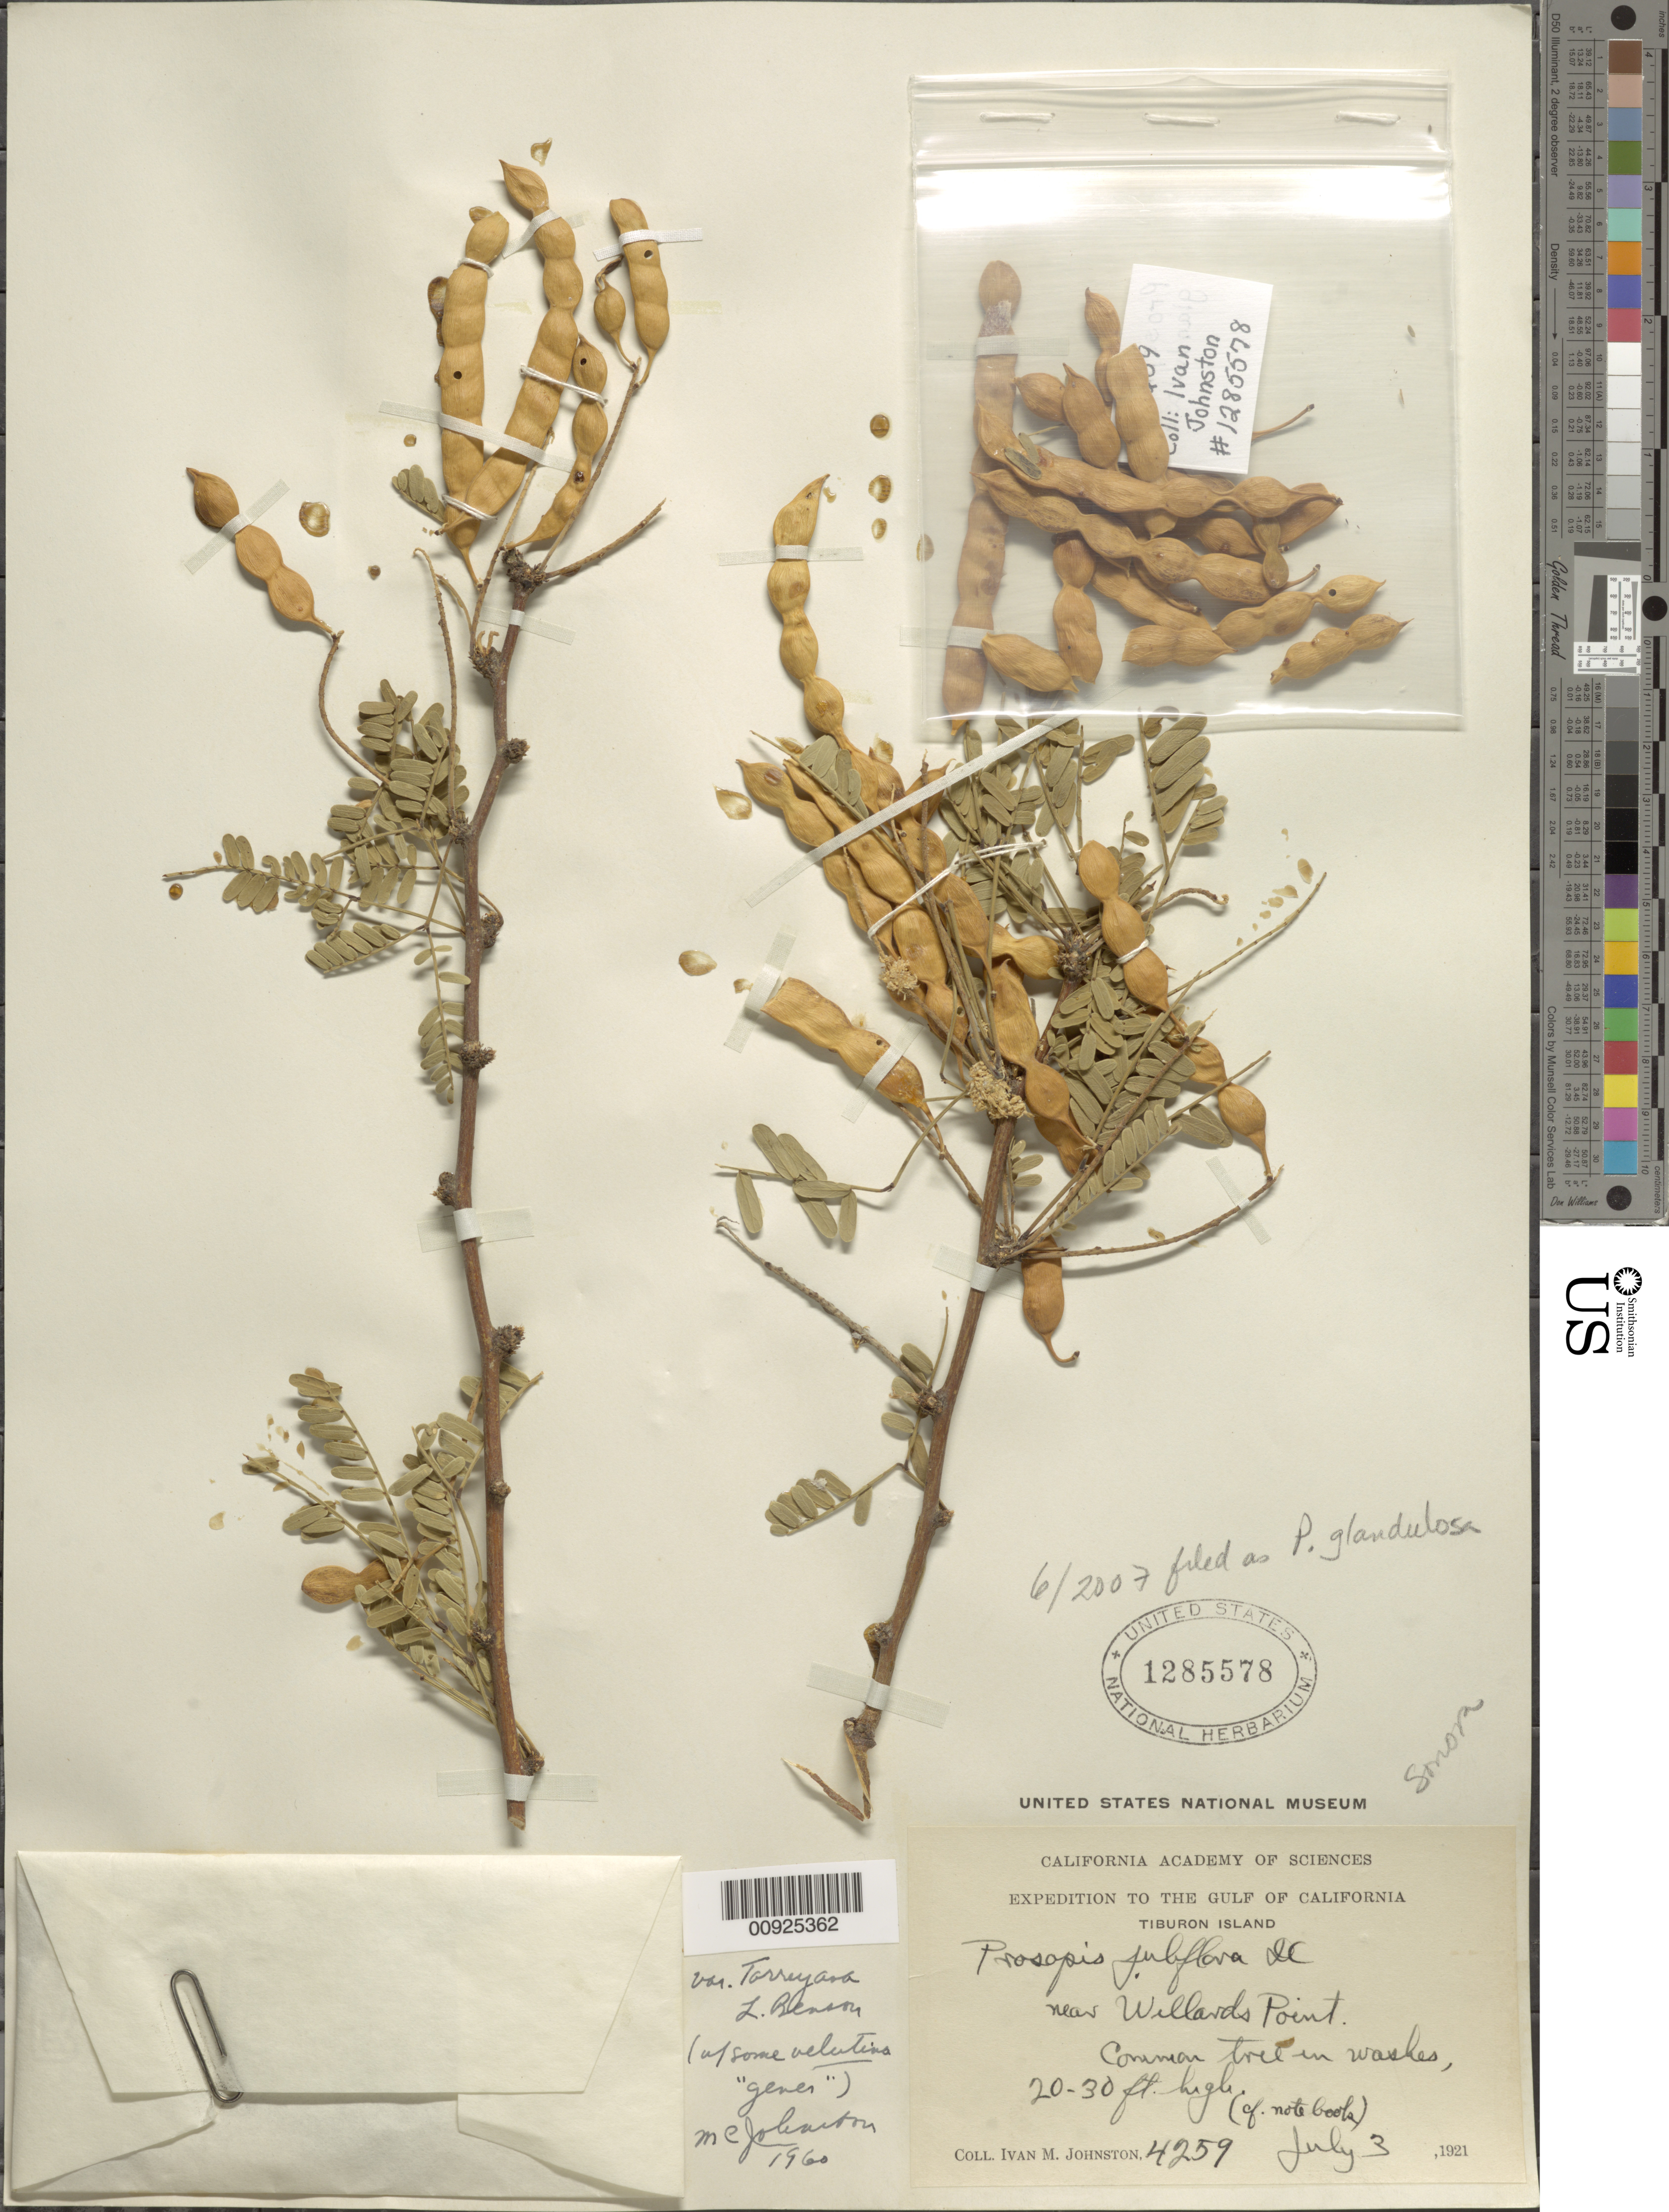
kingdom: Plantae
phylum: Tracheophyta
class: Magnoliopsida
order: Fabales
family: Fabaceae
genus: Neltuma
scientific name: Neltuma odorata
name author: (Torr. & Frém.) C. E. Hughes & G.P. Lewis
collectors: I.M. Johnston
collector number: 4259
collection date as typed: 03 Jul 1921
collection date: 1921-07-03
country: Mexico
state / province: Sonora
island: Tiburon I.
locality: Tiburon Island near Willards Point.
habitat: Common in washes.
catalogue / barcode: US 1285578